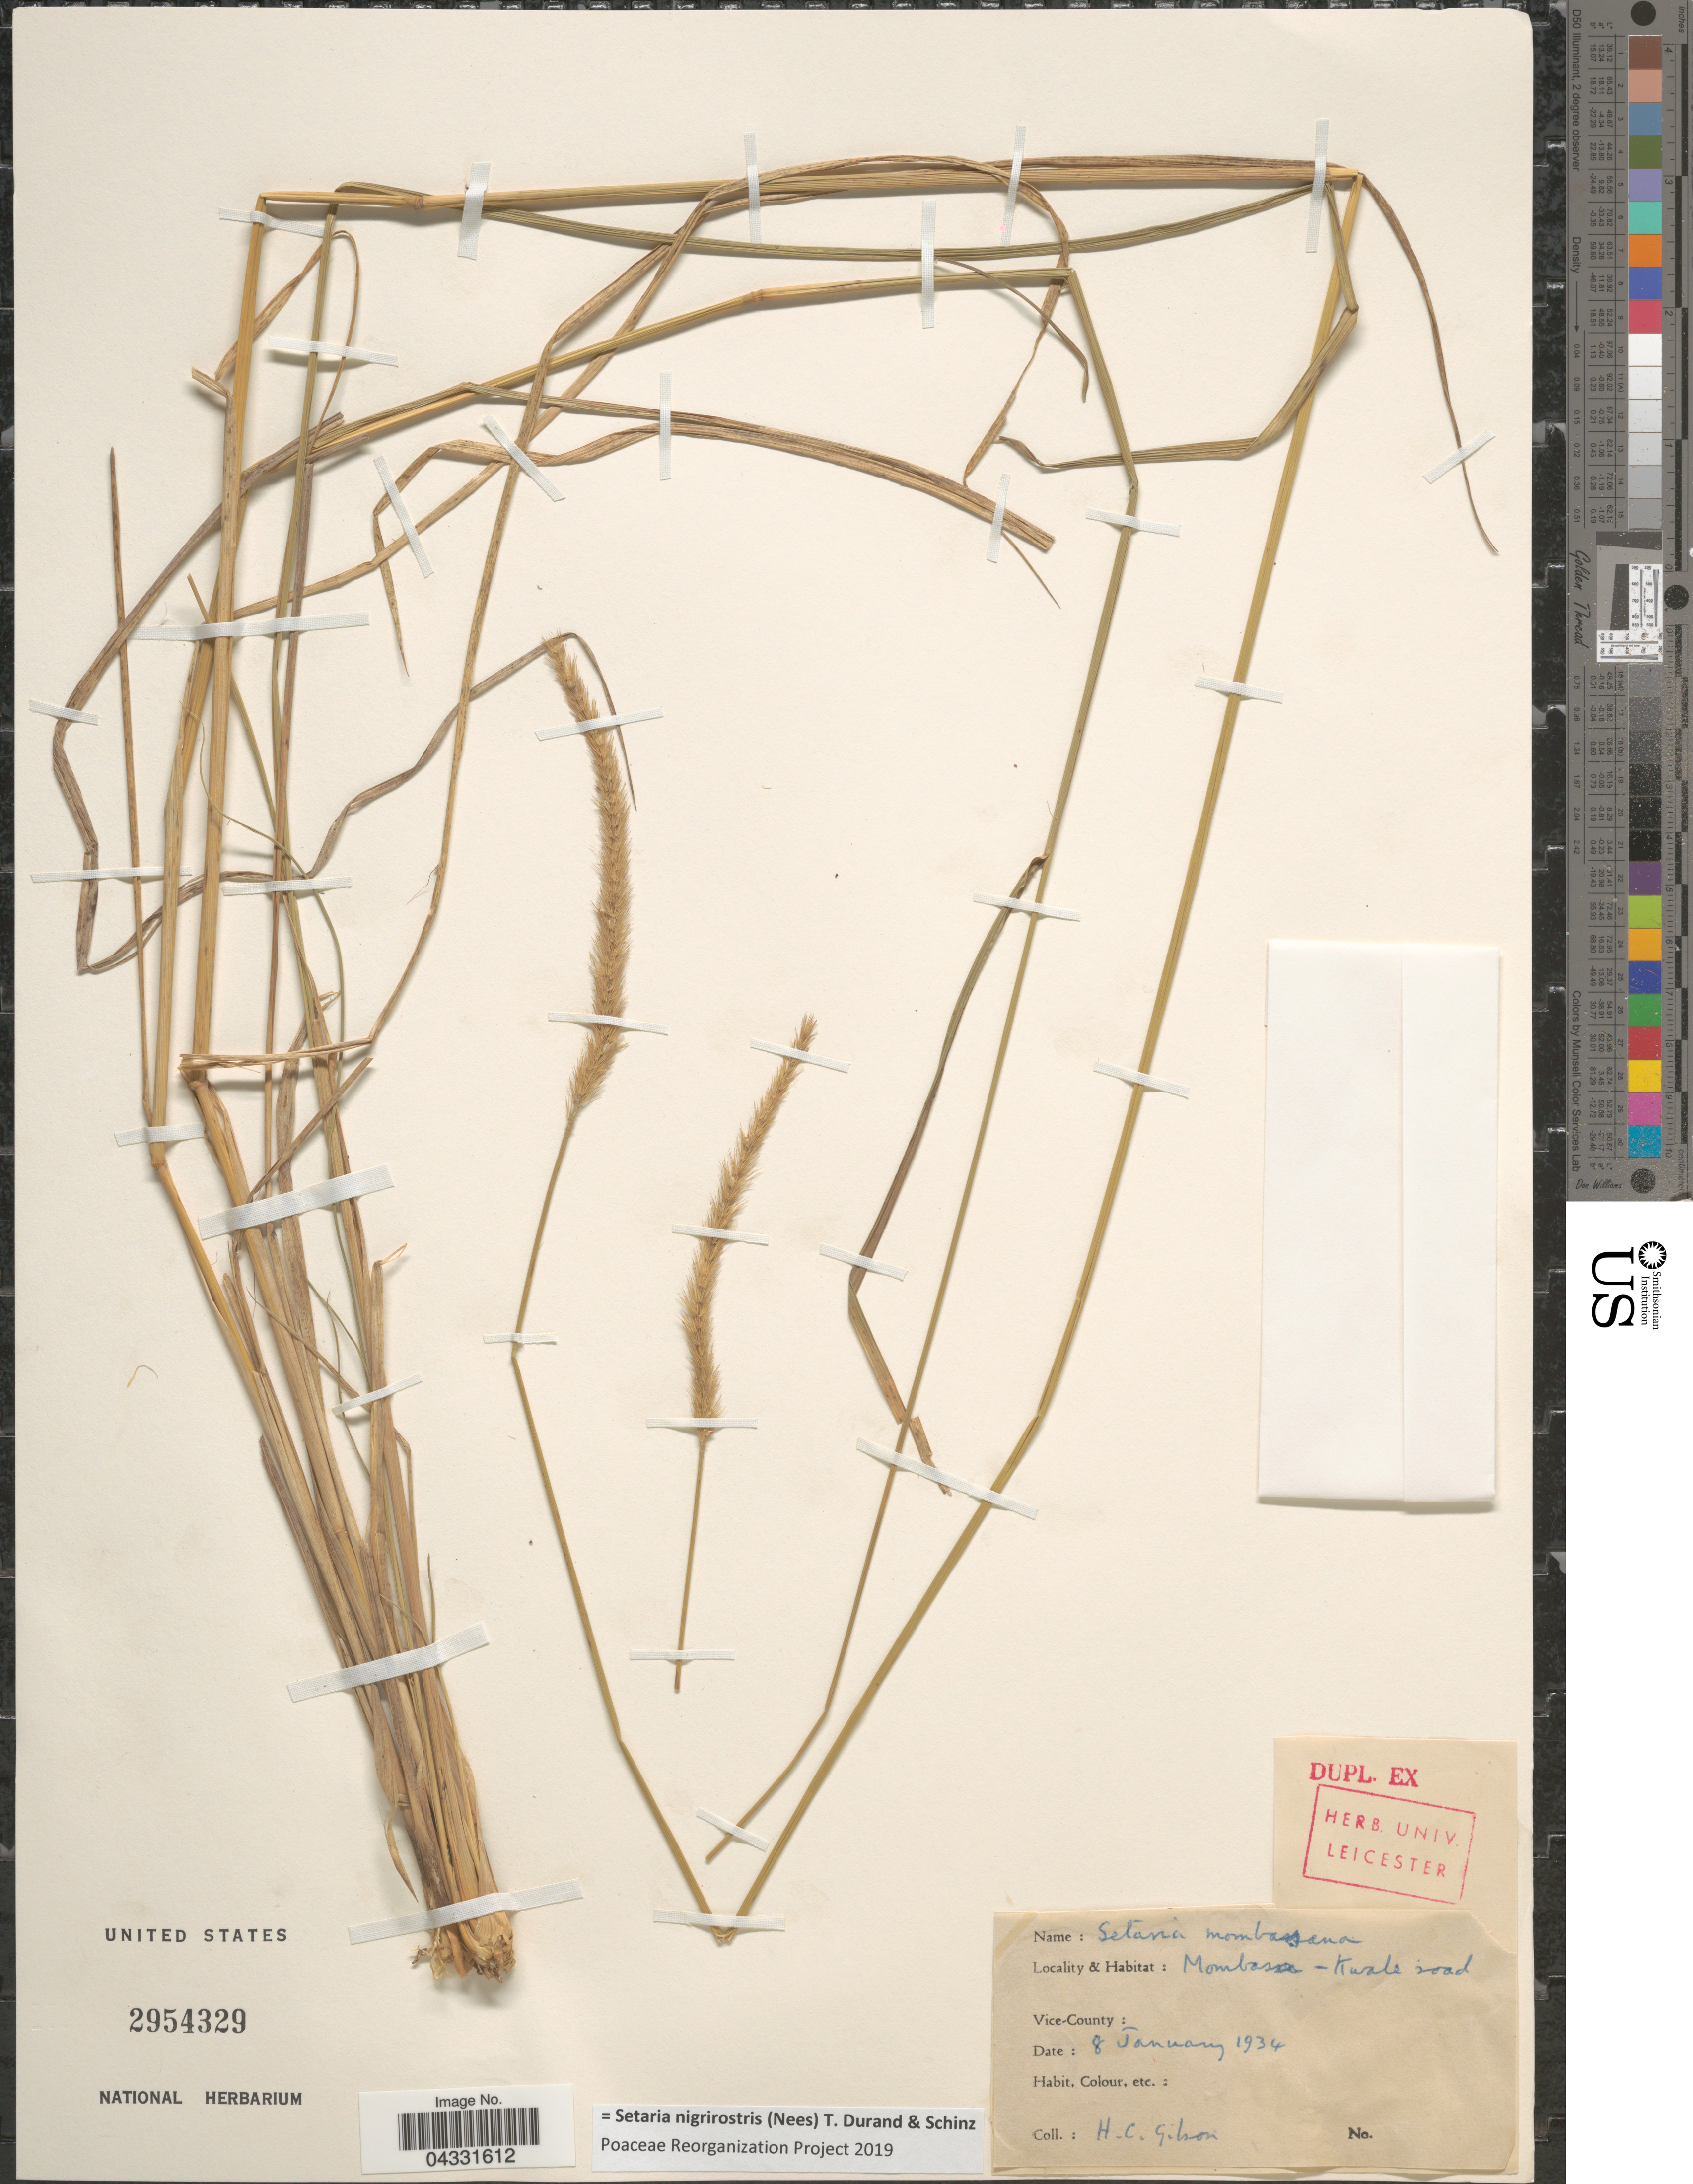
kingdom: Plantae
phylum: Tracheophyta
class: Liliopsida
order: Poales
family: Poaceae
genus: Setaria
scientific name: Setaria nigrirostris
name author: (Nees) Durand & Schinz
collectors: H. Gibson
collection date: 1934-01-08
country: Kenya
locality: Mombasa-Kwale road.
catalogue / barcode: US 2954329